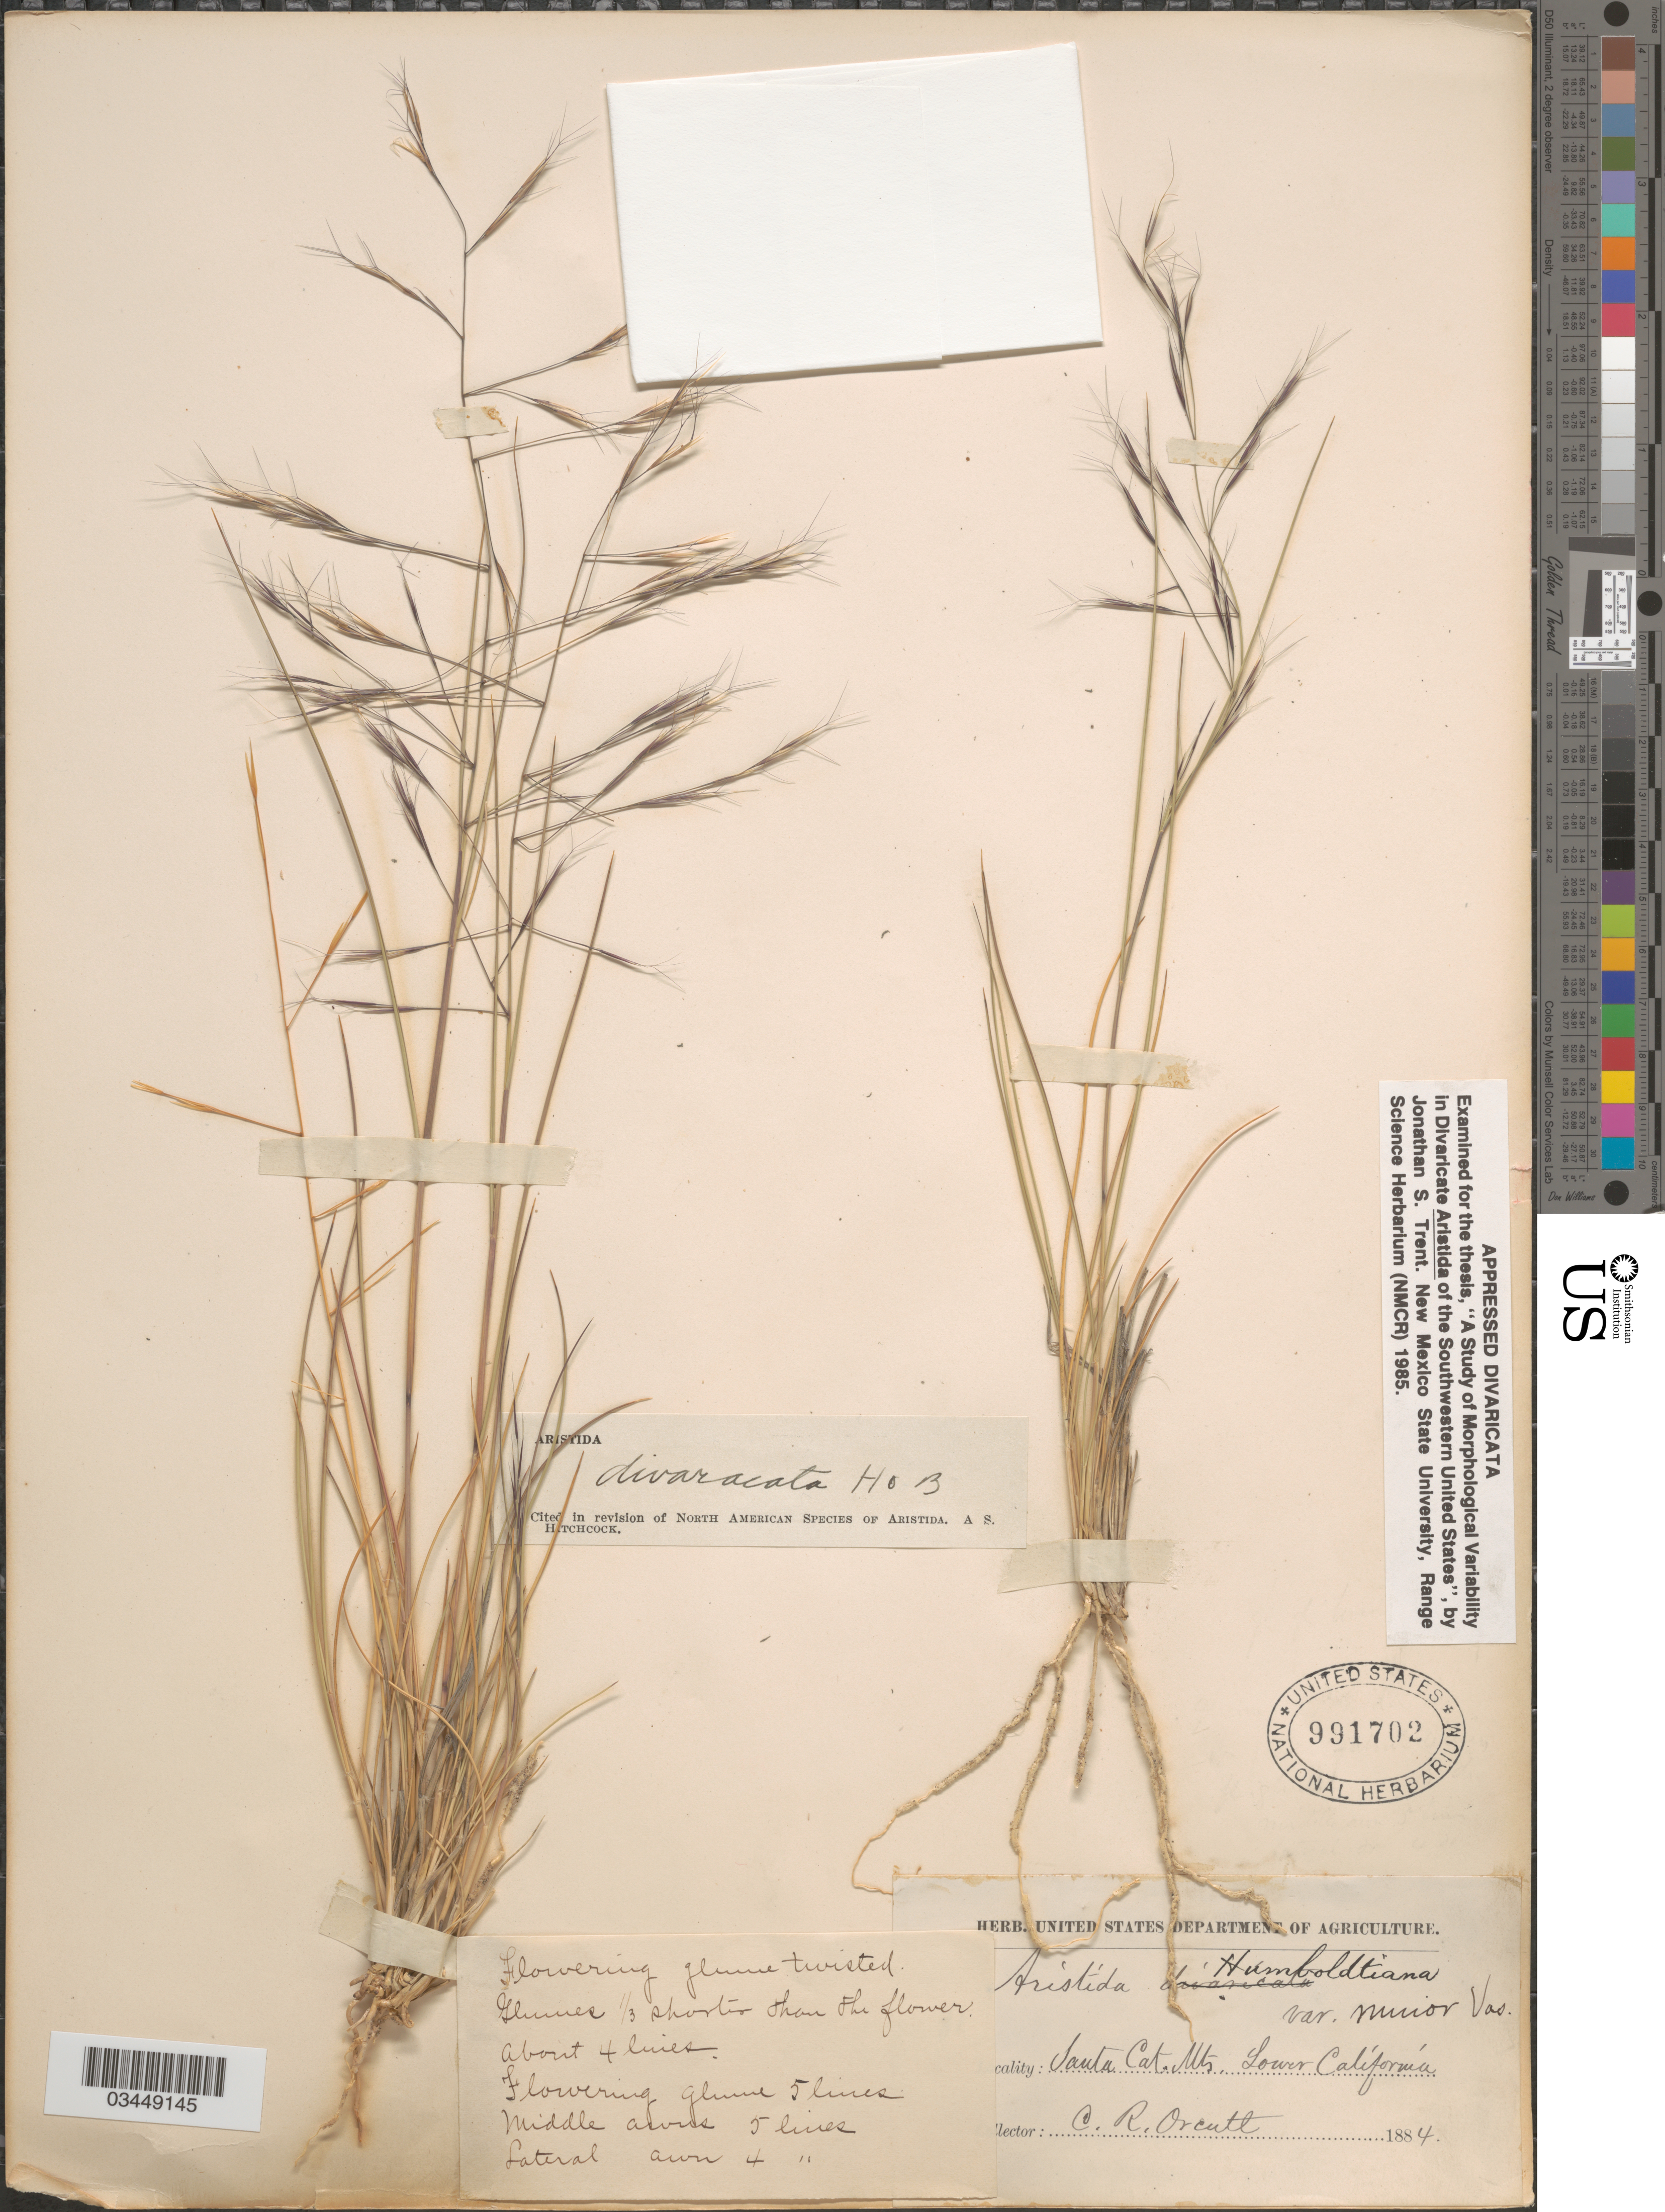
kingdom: Plantae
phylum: Tracheophyta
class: Liliopsida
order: Poales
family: Poaceae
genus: Aristida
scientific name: Aristida divaricata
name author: Humb. & Bonpl. ex Willd.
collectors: C. R. Orcutt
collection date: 1884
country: Mexico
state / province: Baja California Norte / Baja California Sur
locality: Santa Cat. Mts. Lower California.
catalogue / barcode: US 991702